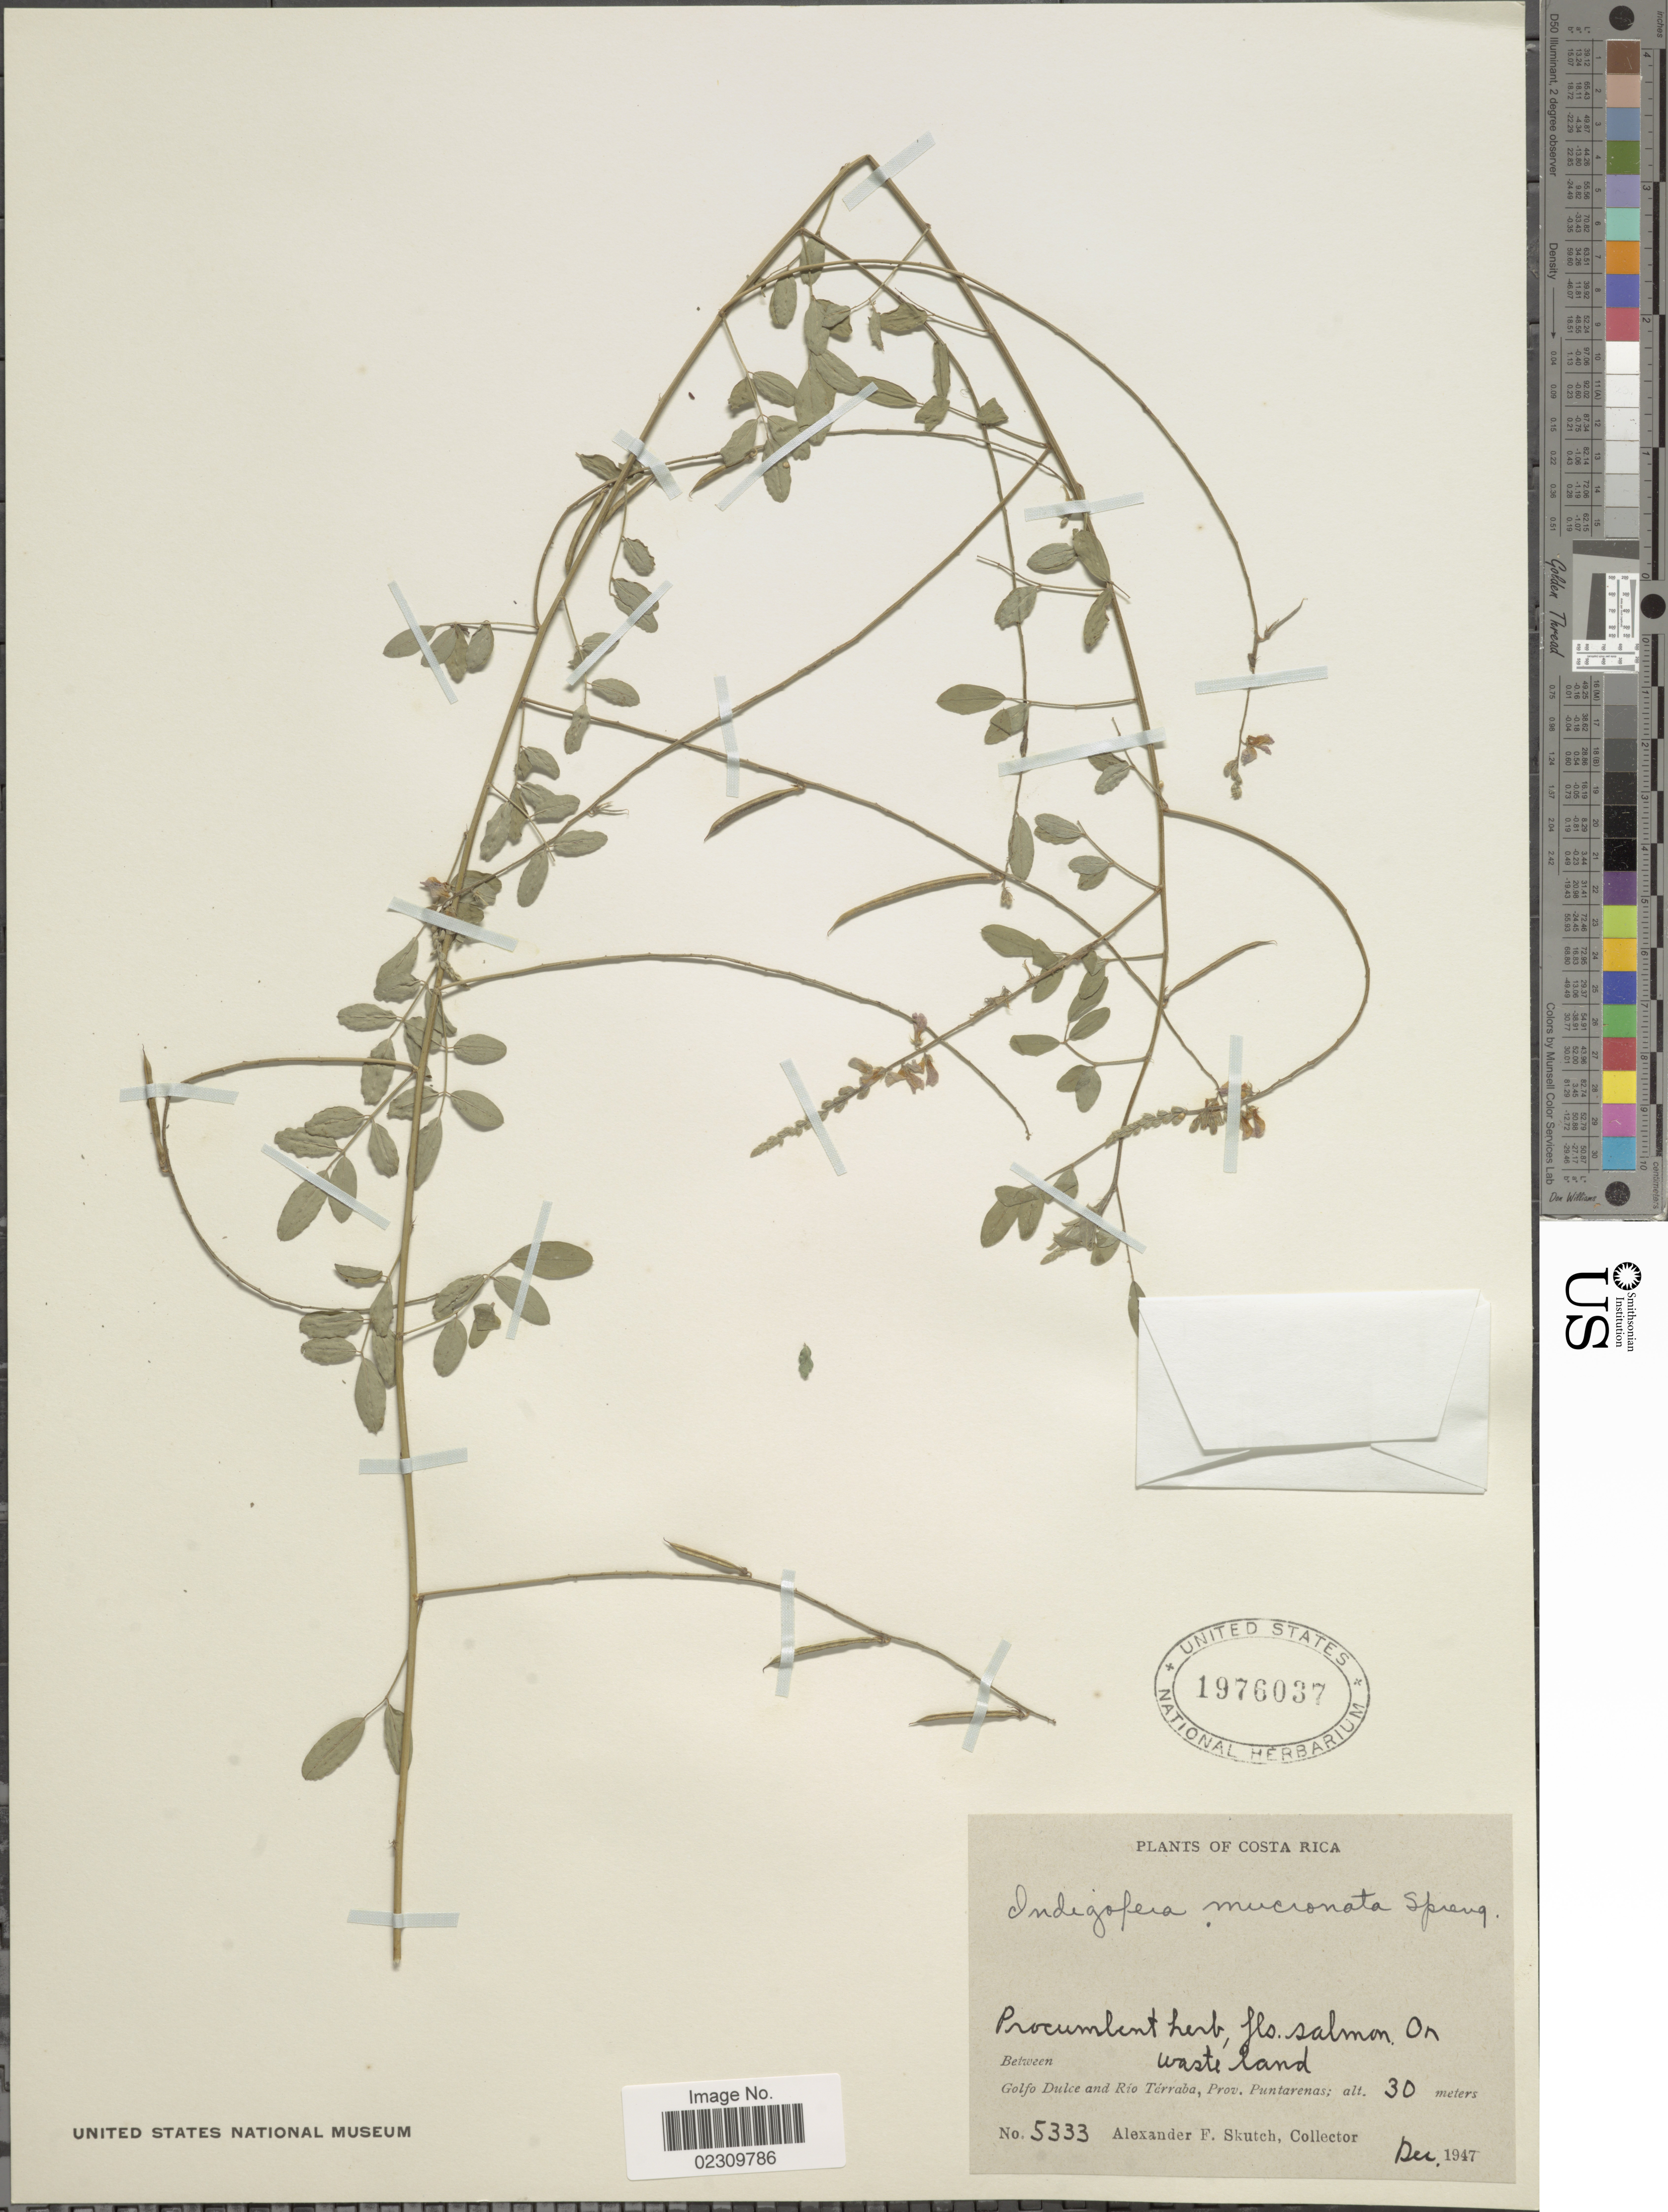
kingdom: Plantae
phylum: Tracheophyta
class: Magnoliopsida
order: Fabales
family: Fabaceae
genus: Indigofera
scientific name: Indigofera mucronata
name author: Lam.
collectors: A. F. Skutch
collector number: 5333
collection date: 1947-12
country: Costa Rica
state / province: Puntarenas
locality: Between Golfo Dulce and Rio Terraba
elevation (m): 30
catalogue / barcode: US 1976037